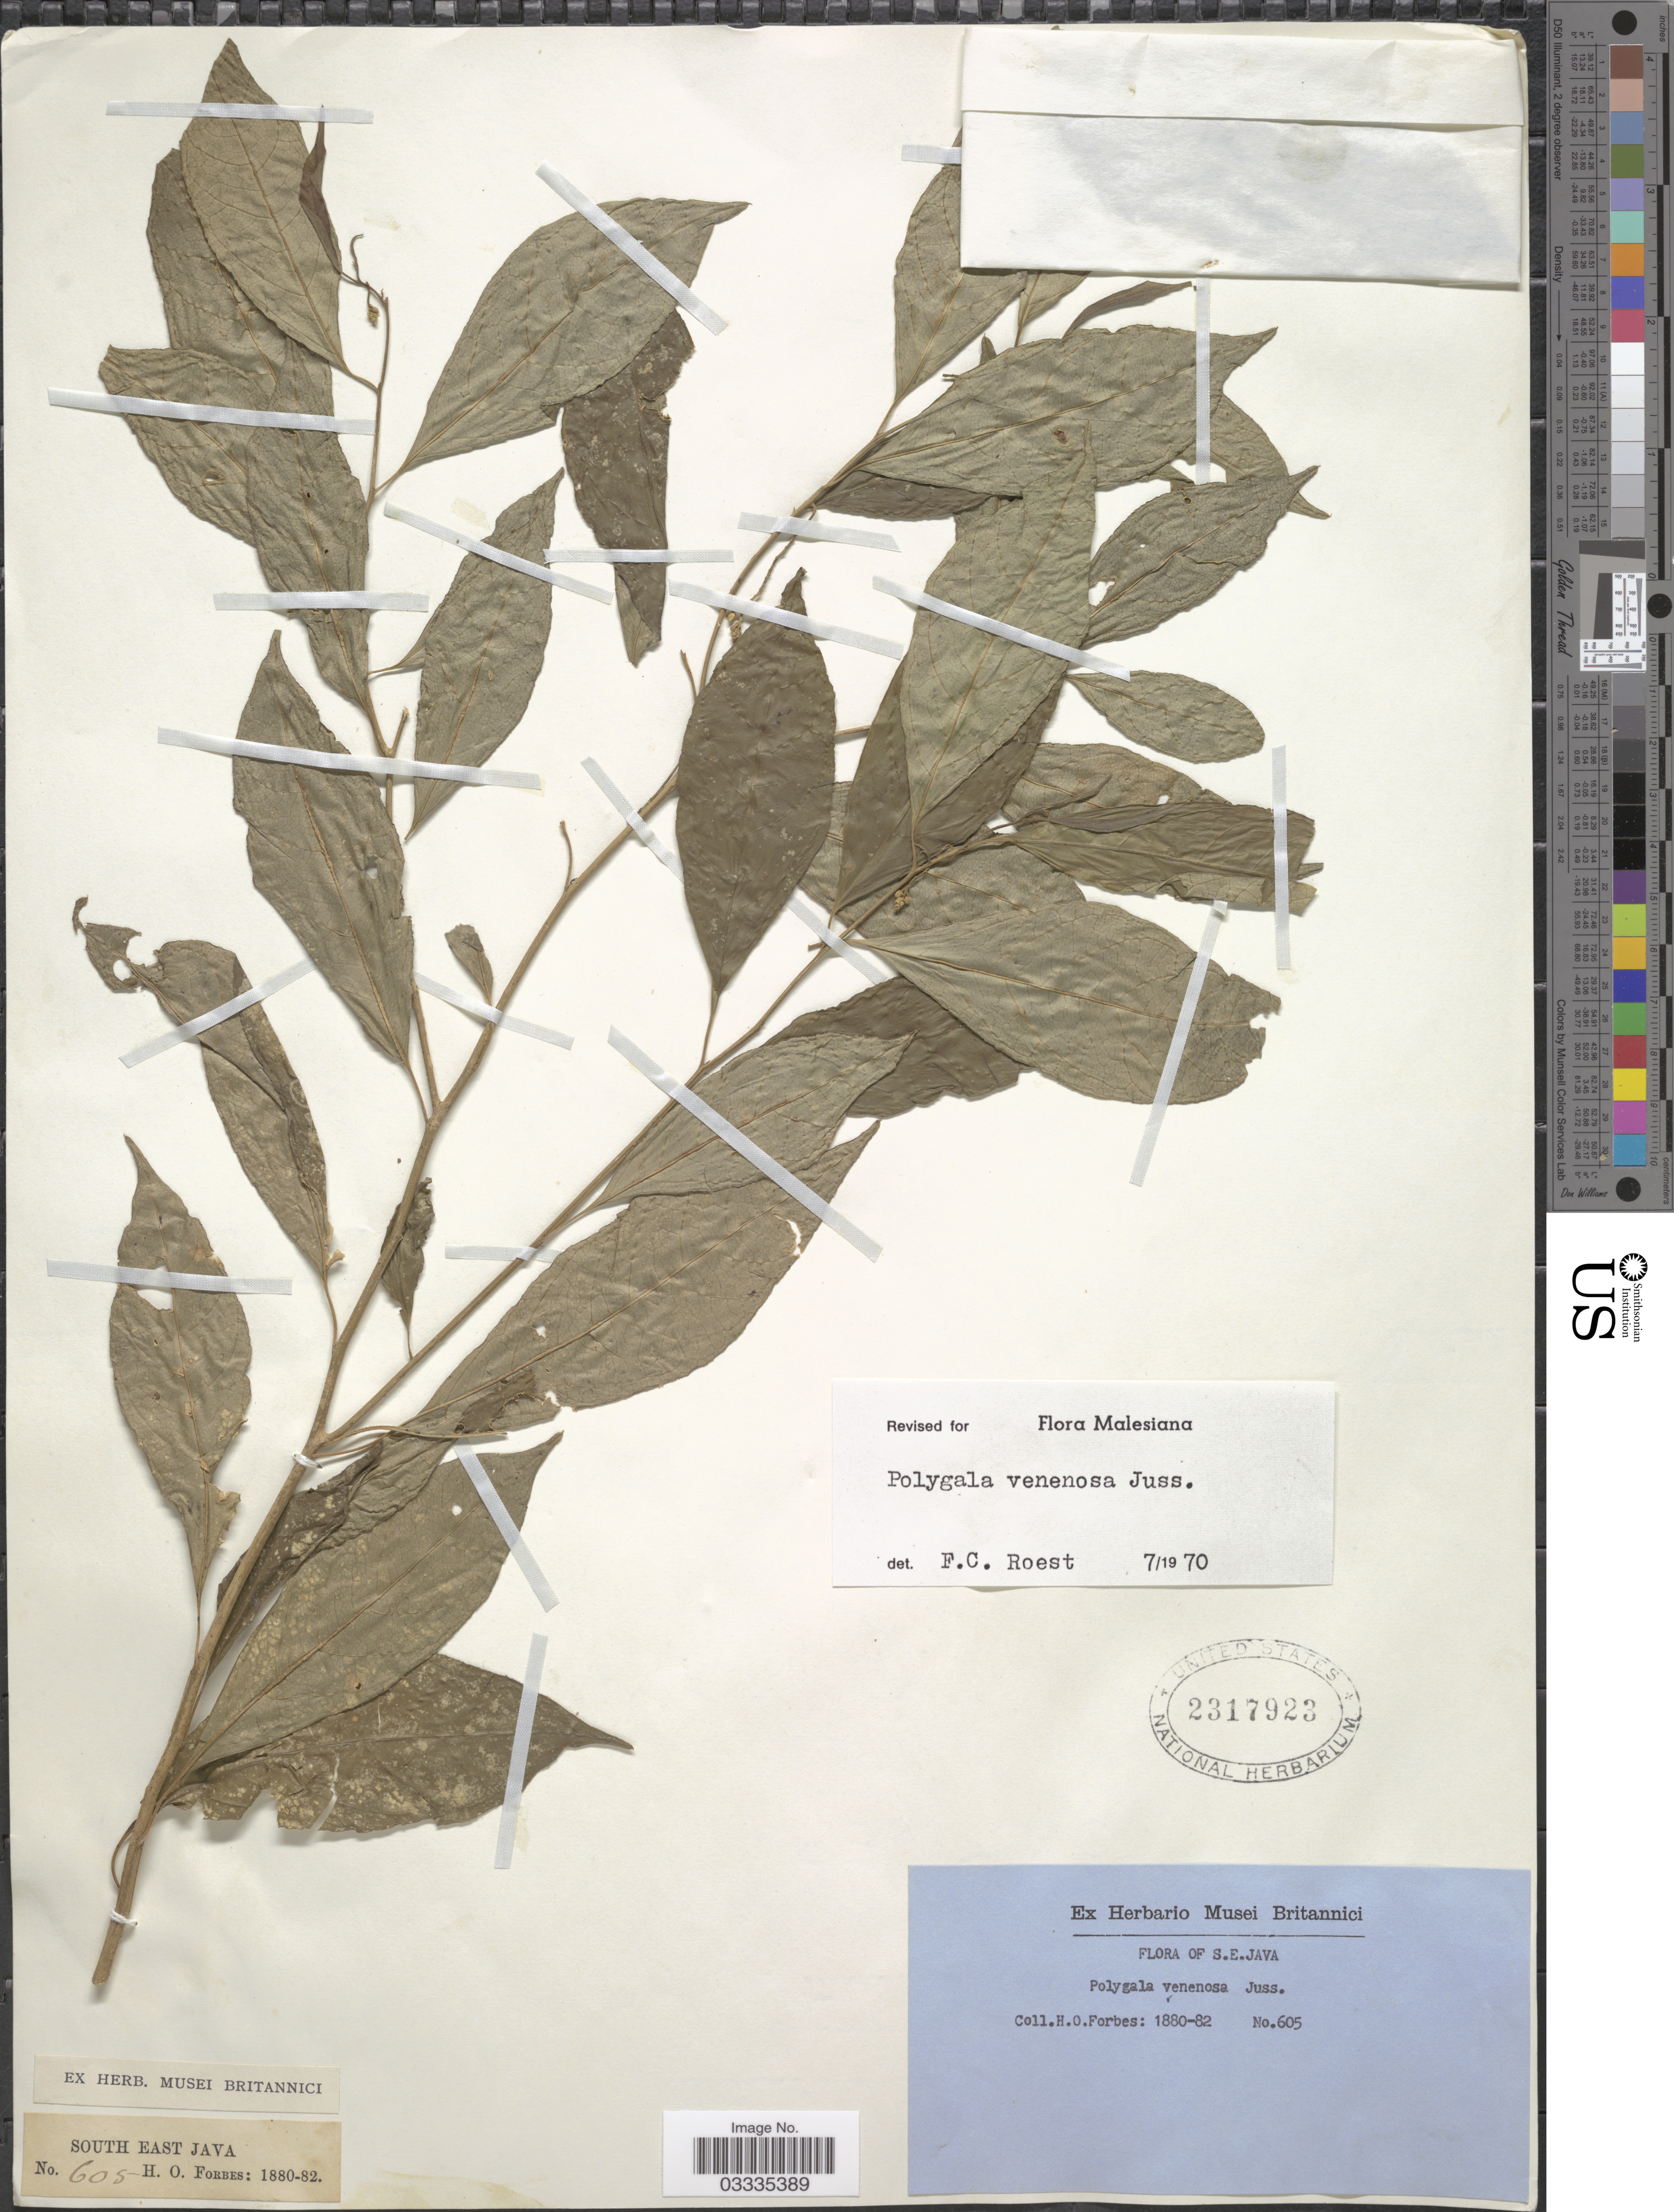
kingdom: Plantae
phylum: Tracheophyta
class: Magnoliopsida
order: Fabales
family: Polygalaceae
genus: Polygala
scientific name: Polygala venenosa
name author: Juss. ex Poir.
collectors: H. O. Forbes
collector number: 605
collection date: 1880/1882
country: Indonesia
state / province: Java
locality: South East Java.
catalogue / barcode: US 2317923